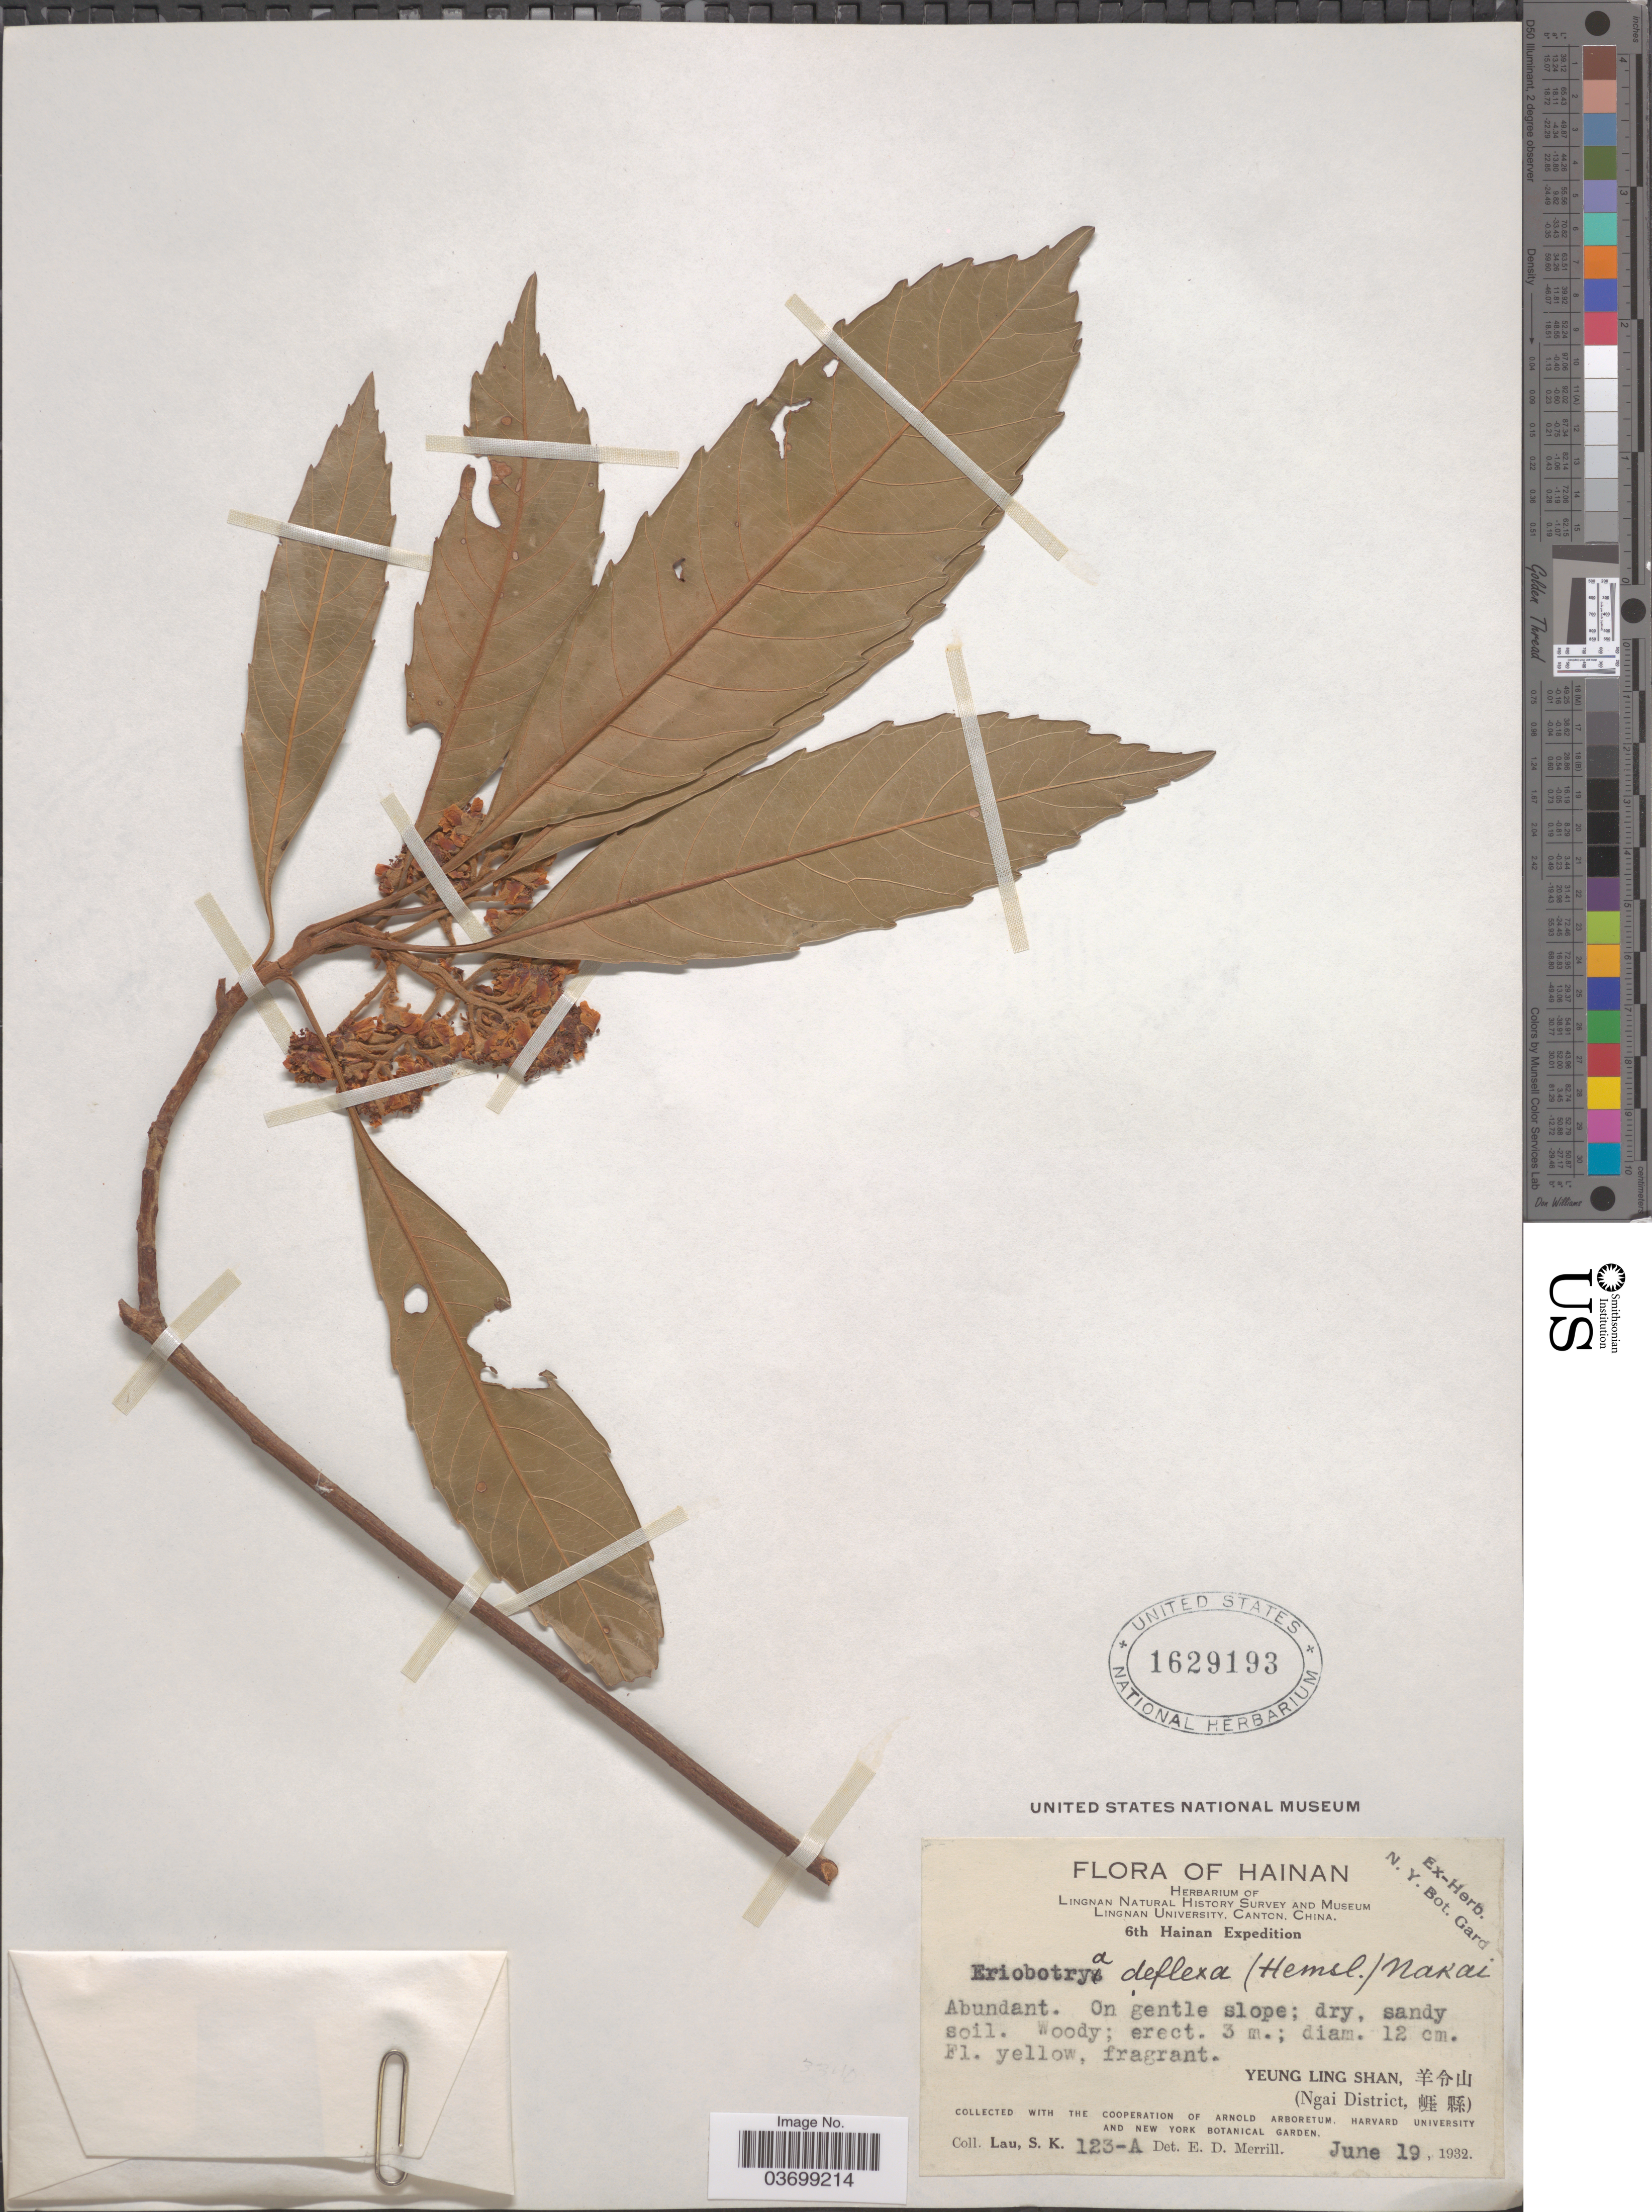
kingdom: Plantae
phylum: Tracheophyta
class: Magnoliopsida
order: Rosales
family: Rosaceae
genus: Rhaphiolepis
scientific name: Rhaphiolepis deflexa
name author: (Hemsl.) B.B. Liu & J. Wen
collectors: S. K. Lau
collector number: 123-A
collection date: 1932-06-19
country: China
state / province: Hainan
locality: Yeung Ling Shan. (Ngai District).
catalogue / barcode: US 1629193